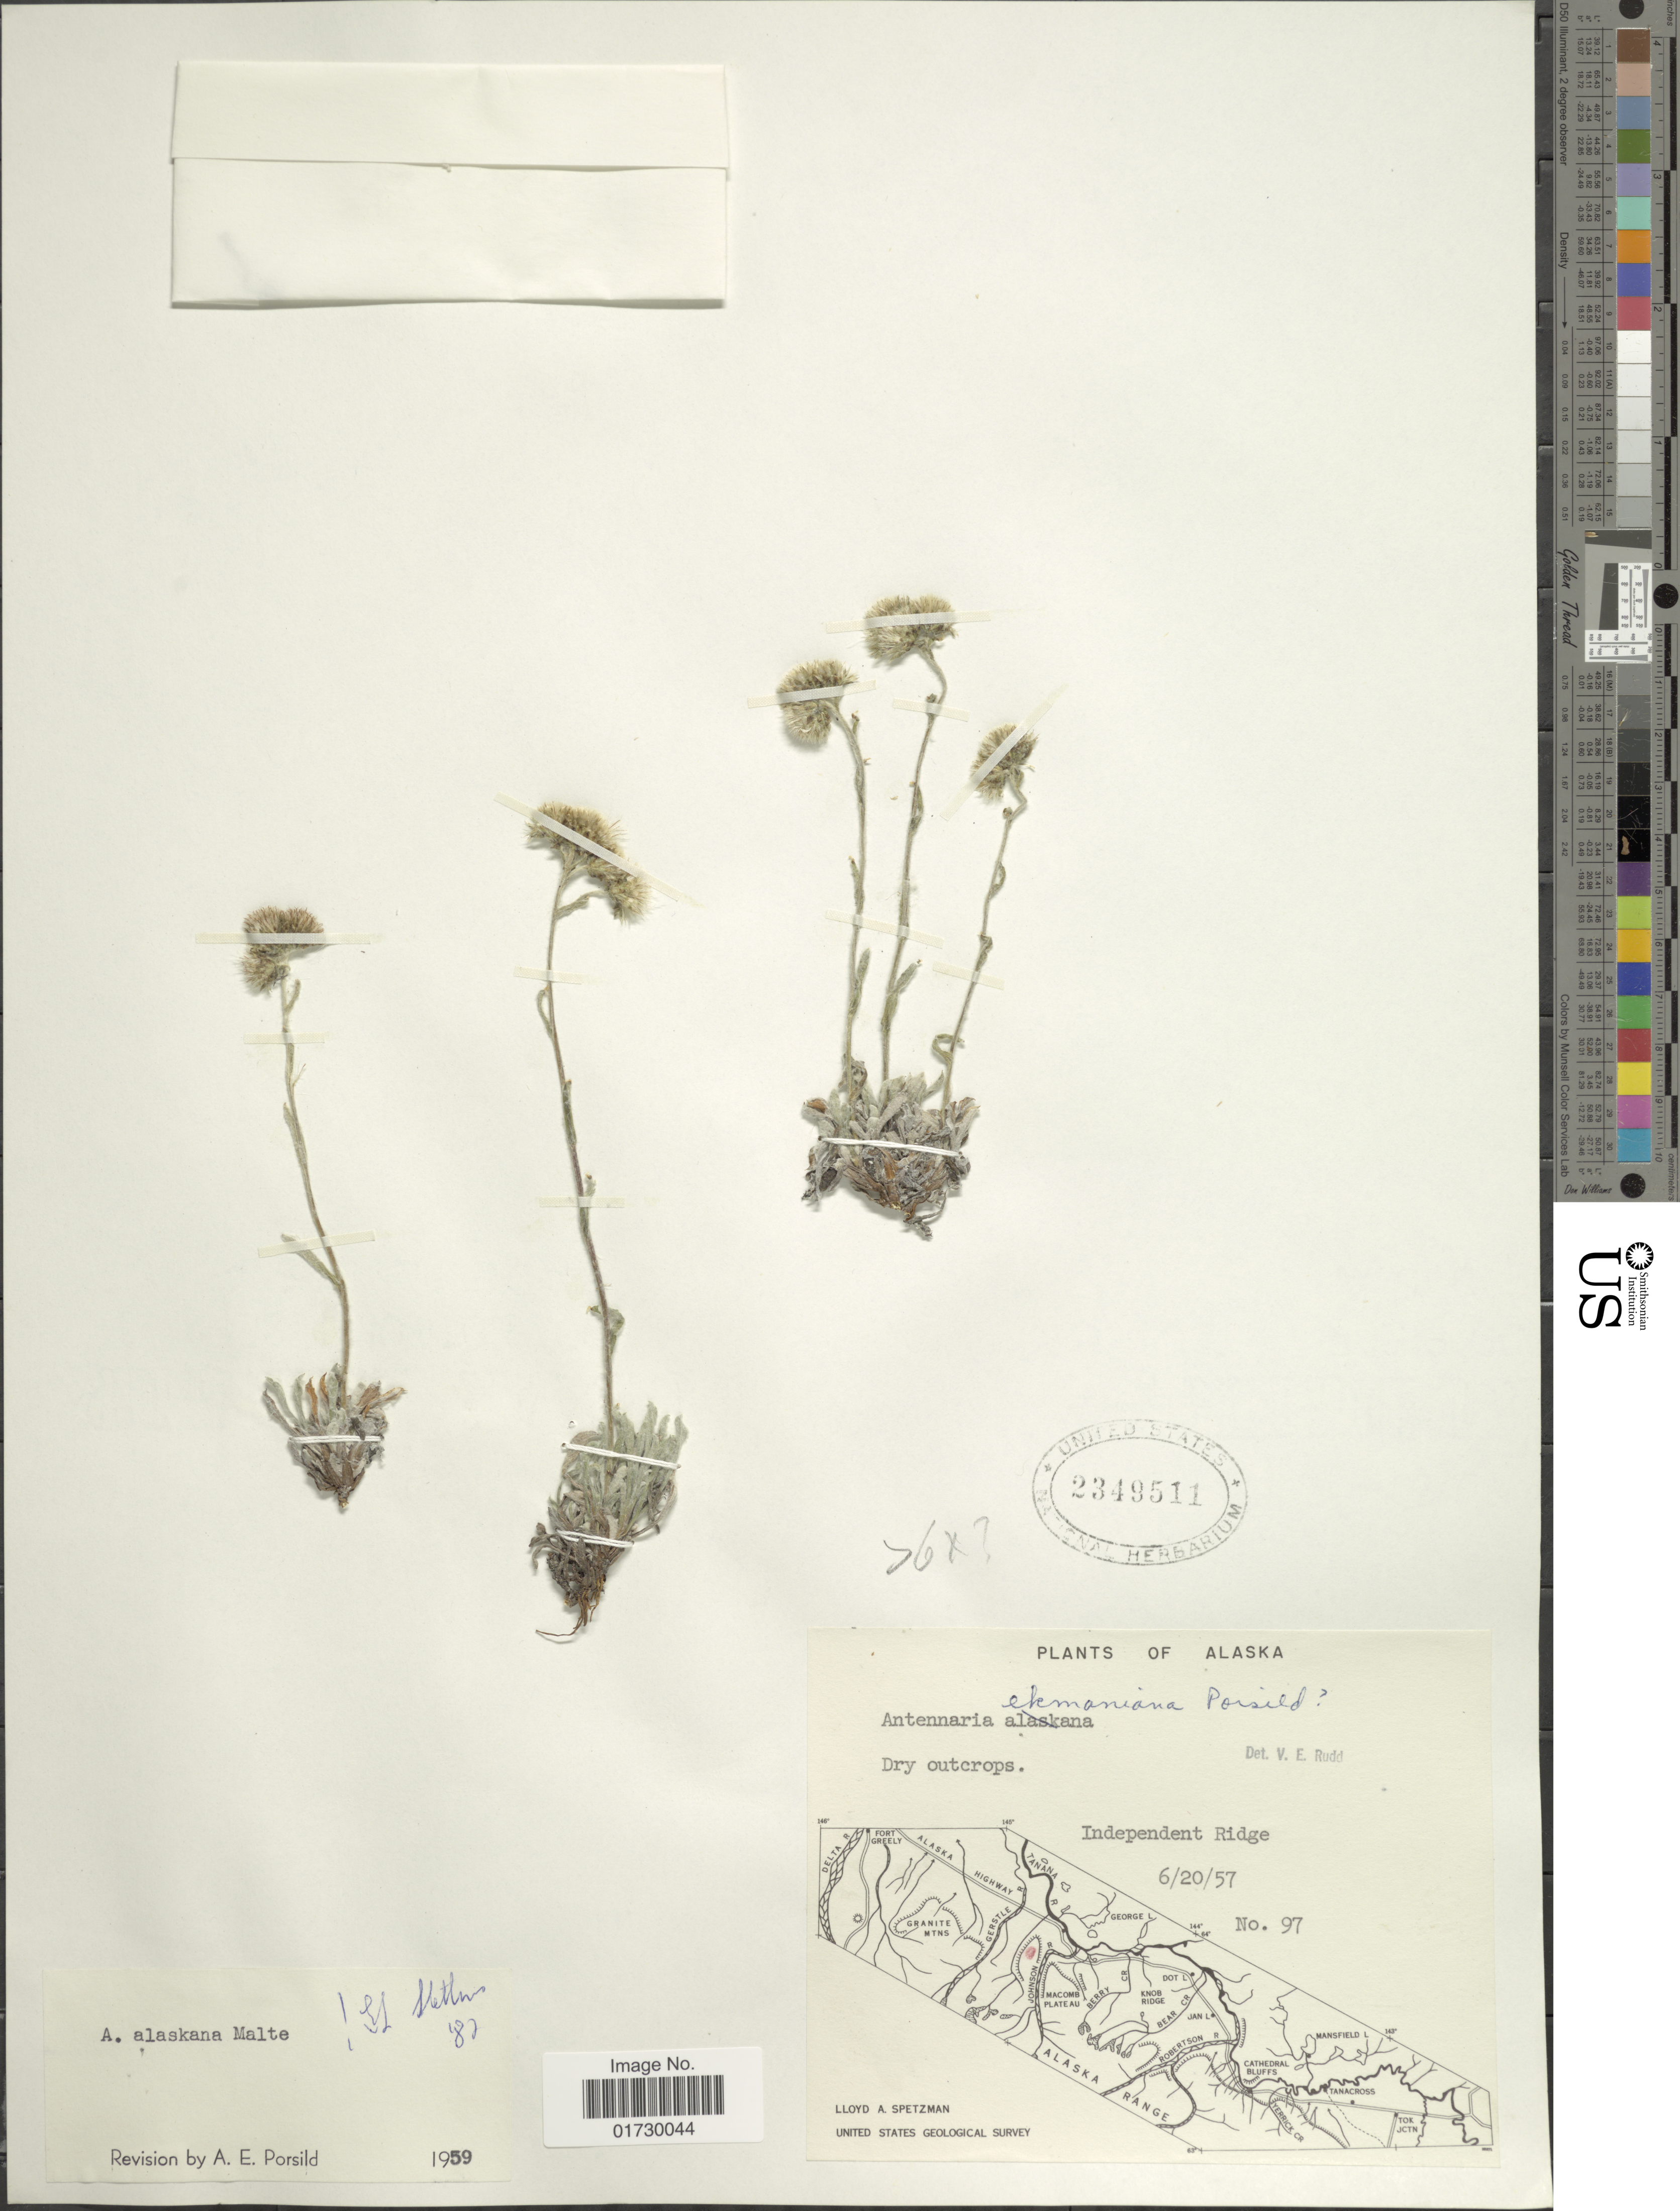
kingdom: Plantae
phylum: Tracheophyta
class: Magnoliopsida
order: Asterales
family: Asteraceae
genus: Antennaria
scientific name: Antennaria alaskana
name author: Malte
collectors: L. Spetzman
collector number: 97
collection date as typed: Transcribed d/m/y: 20/6/57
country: United States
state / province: Alaska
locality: Independent Ridge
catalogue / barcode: US 2349511